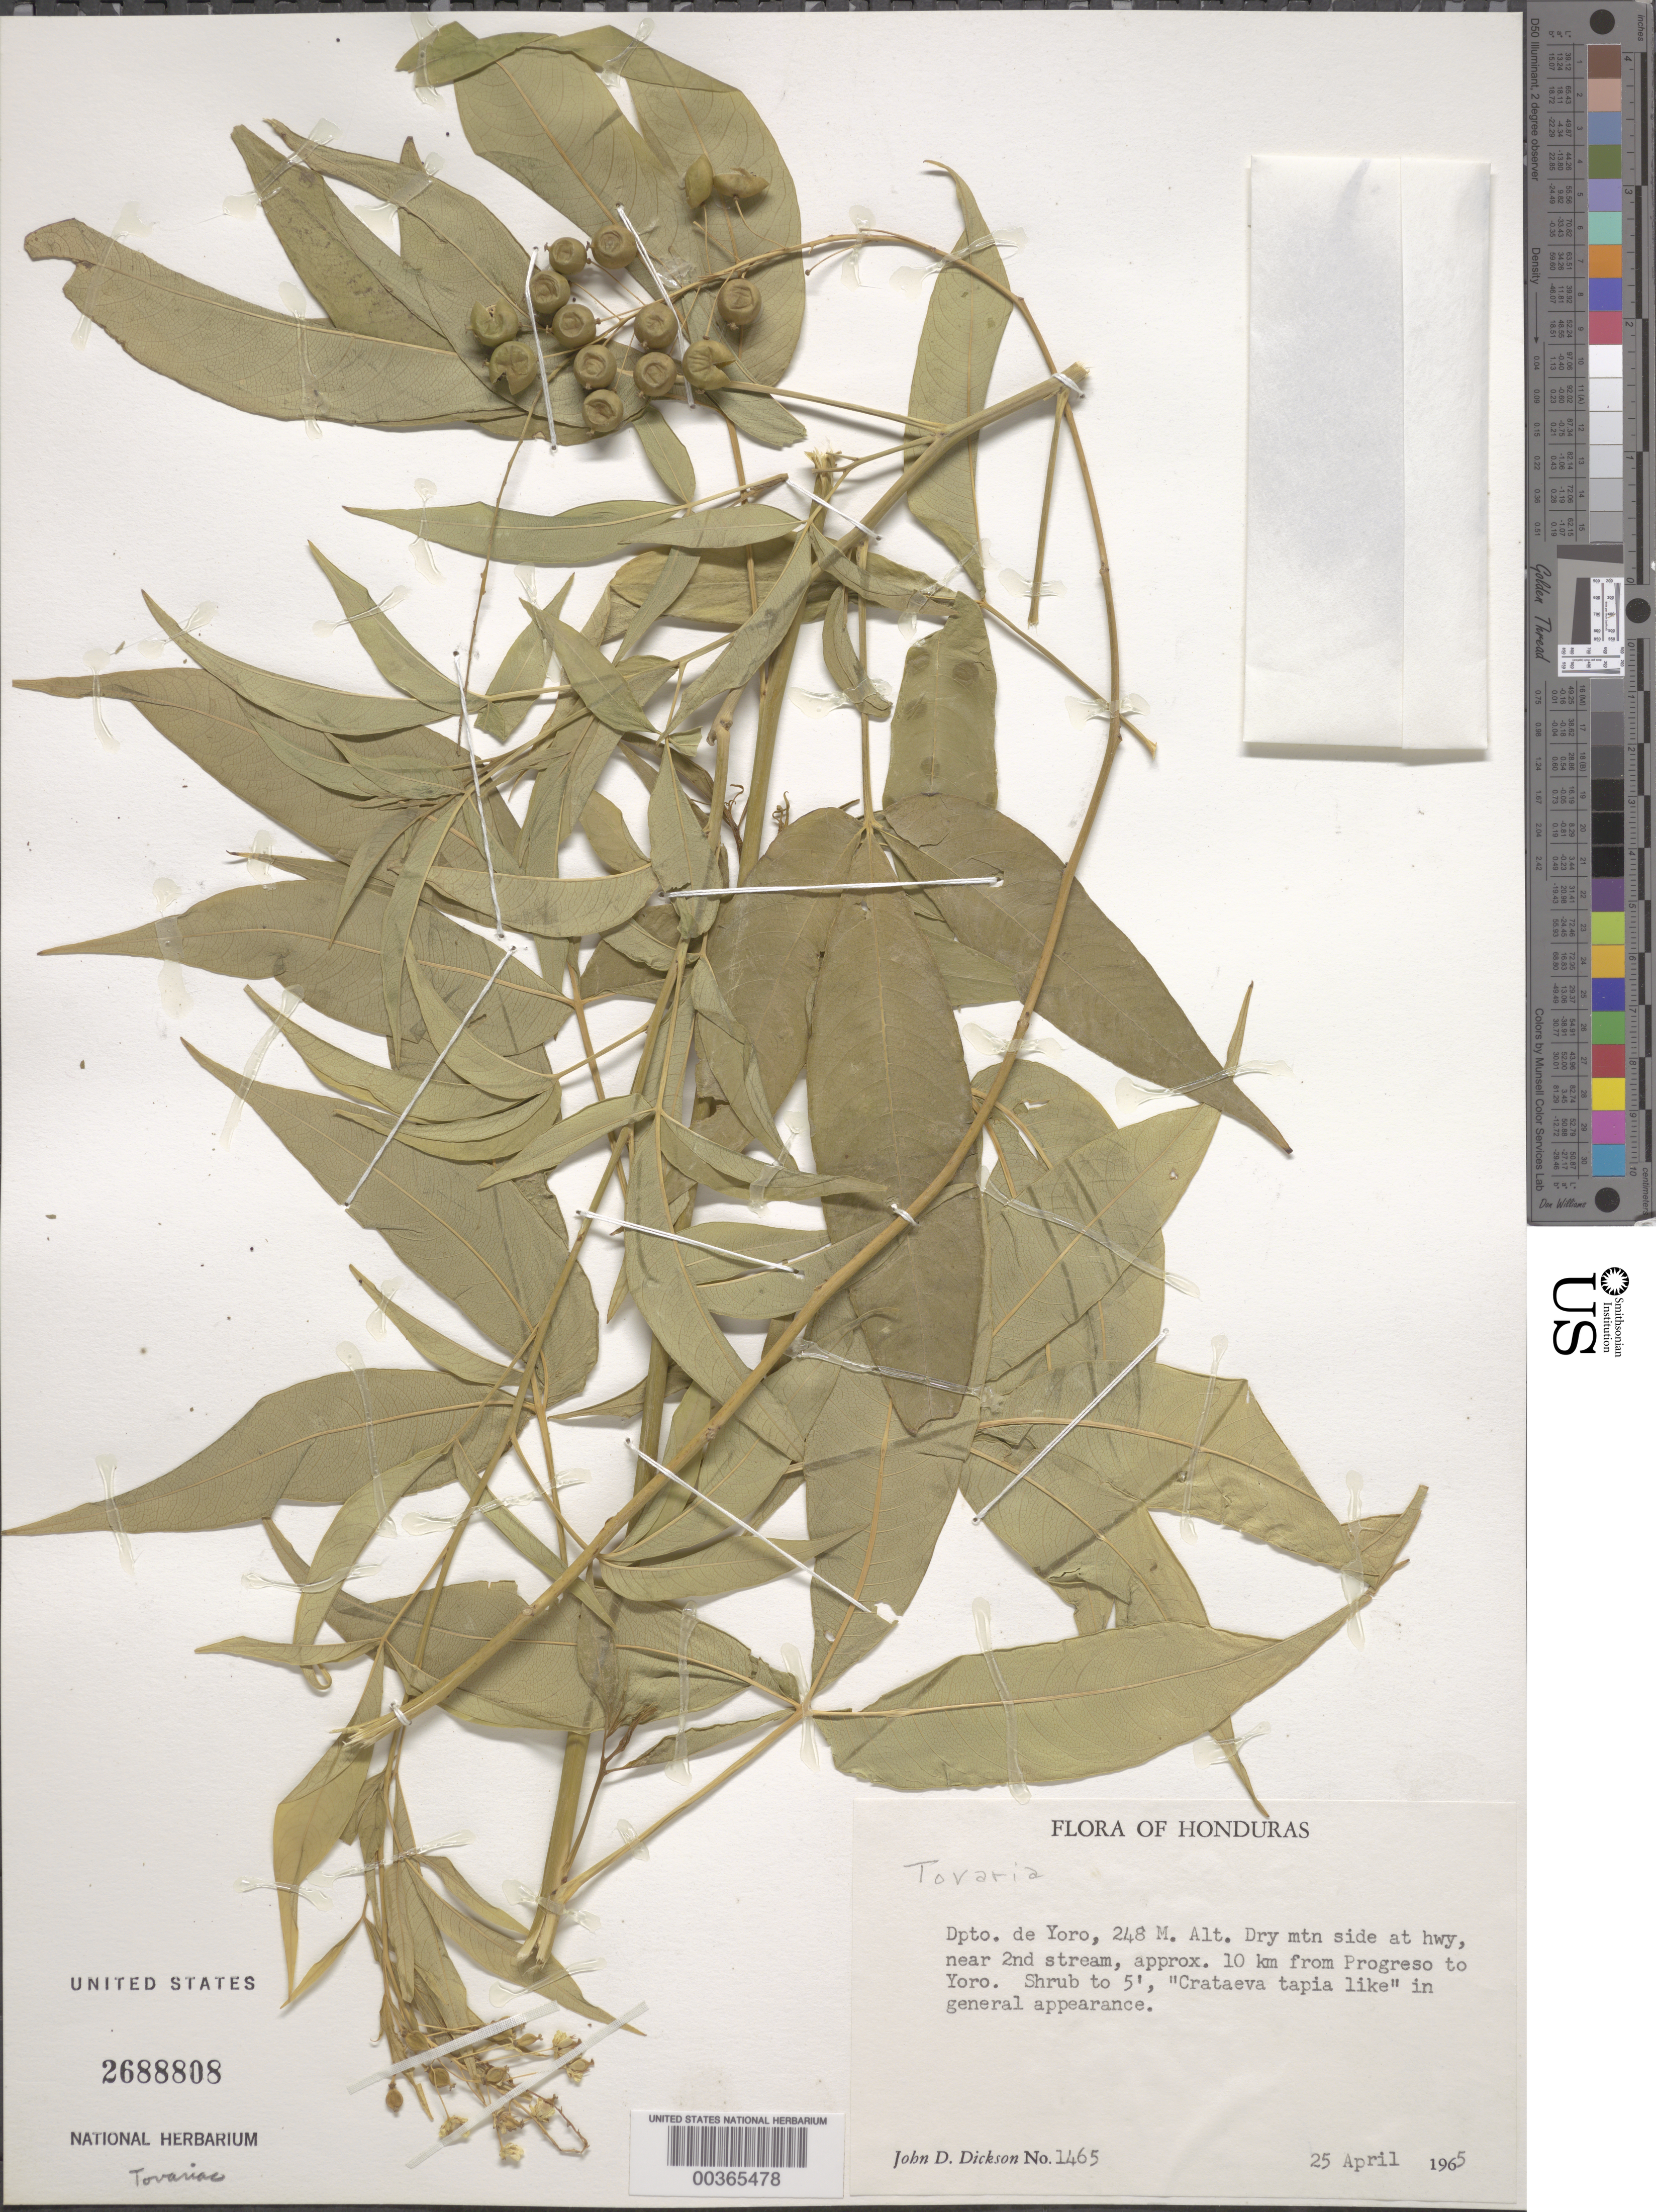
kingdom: Plantae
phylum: Tracheophyta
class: Magnoliopsida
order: Brassicales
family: Tovariaceae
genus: Tovaria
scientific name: Tovaria sp.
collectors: J. Dickson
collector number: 1465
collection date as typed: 25 Apr 1965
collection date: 1965-04-25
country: Honduras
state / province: Yoro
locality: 10 km. from Progreso to Yoro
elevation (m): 248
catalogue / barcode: US 2688808